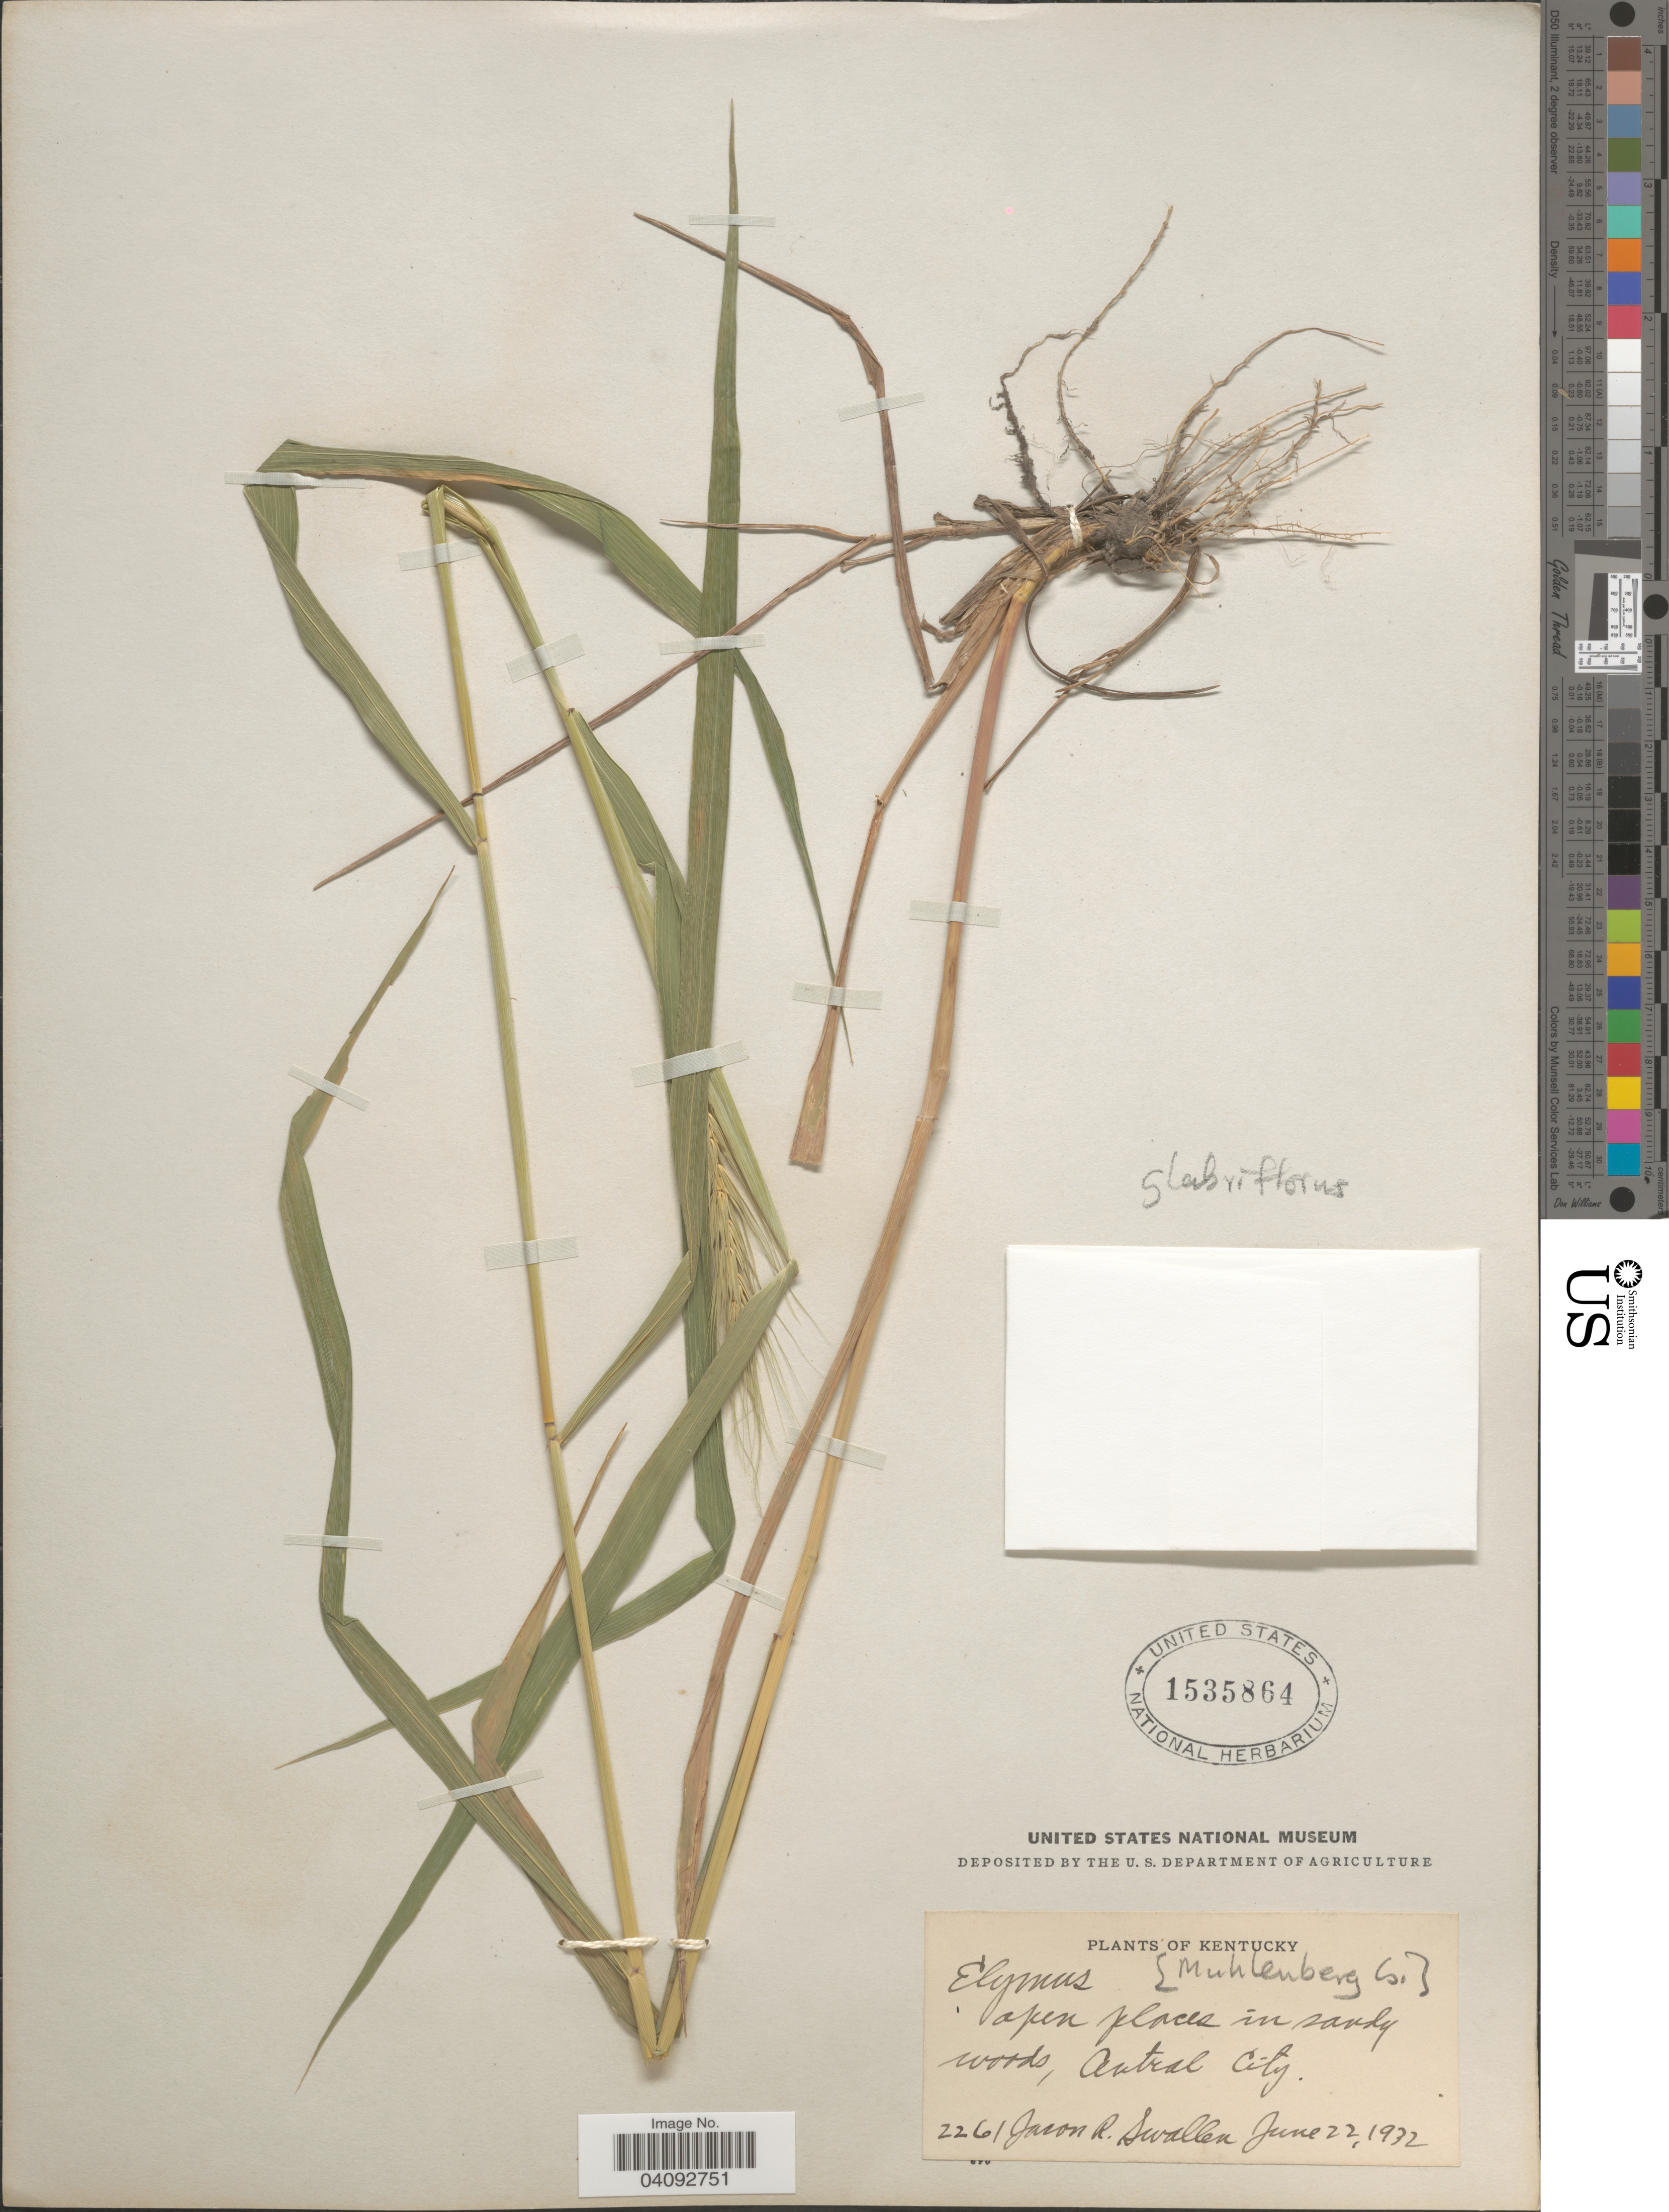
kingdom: Plantae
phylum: Tracheophyta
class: Liliopsida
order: Poales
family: Poaceae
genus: Elymus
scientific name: Elymus glabriflorus var. glabriflorus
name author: (Vasey ex L.H. Dewey) Scribn. & C.R. Ball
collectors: J. R. Swallen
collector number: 2261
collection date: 1932-06-22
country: United States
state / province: Kentucky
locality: Open places in sandy woods, Autral City. Muhlenberg Co.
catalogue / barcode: US 1535864